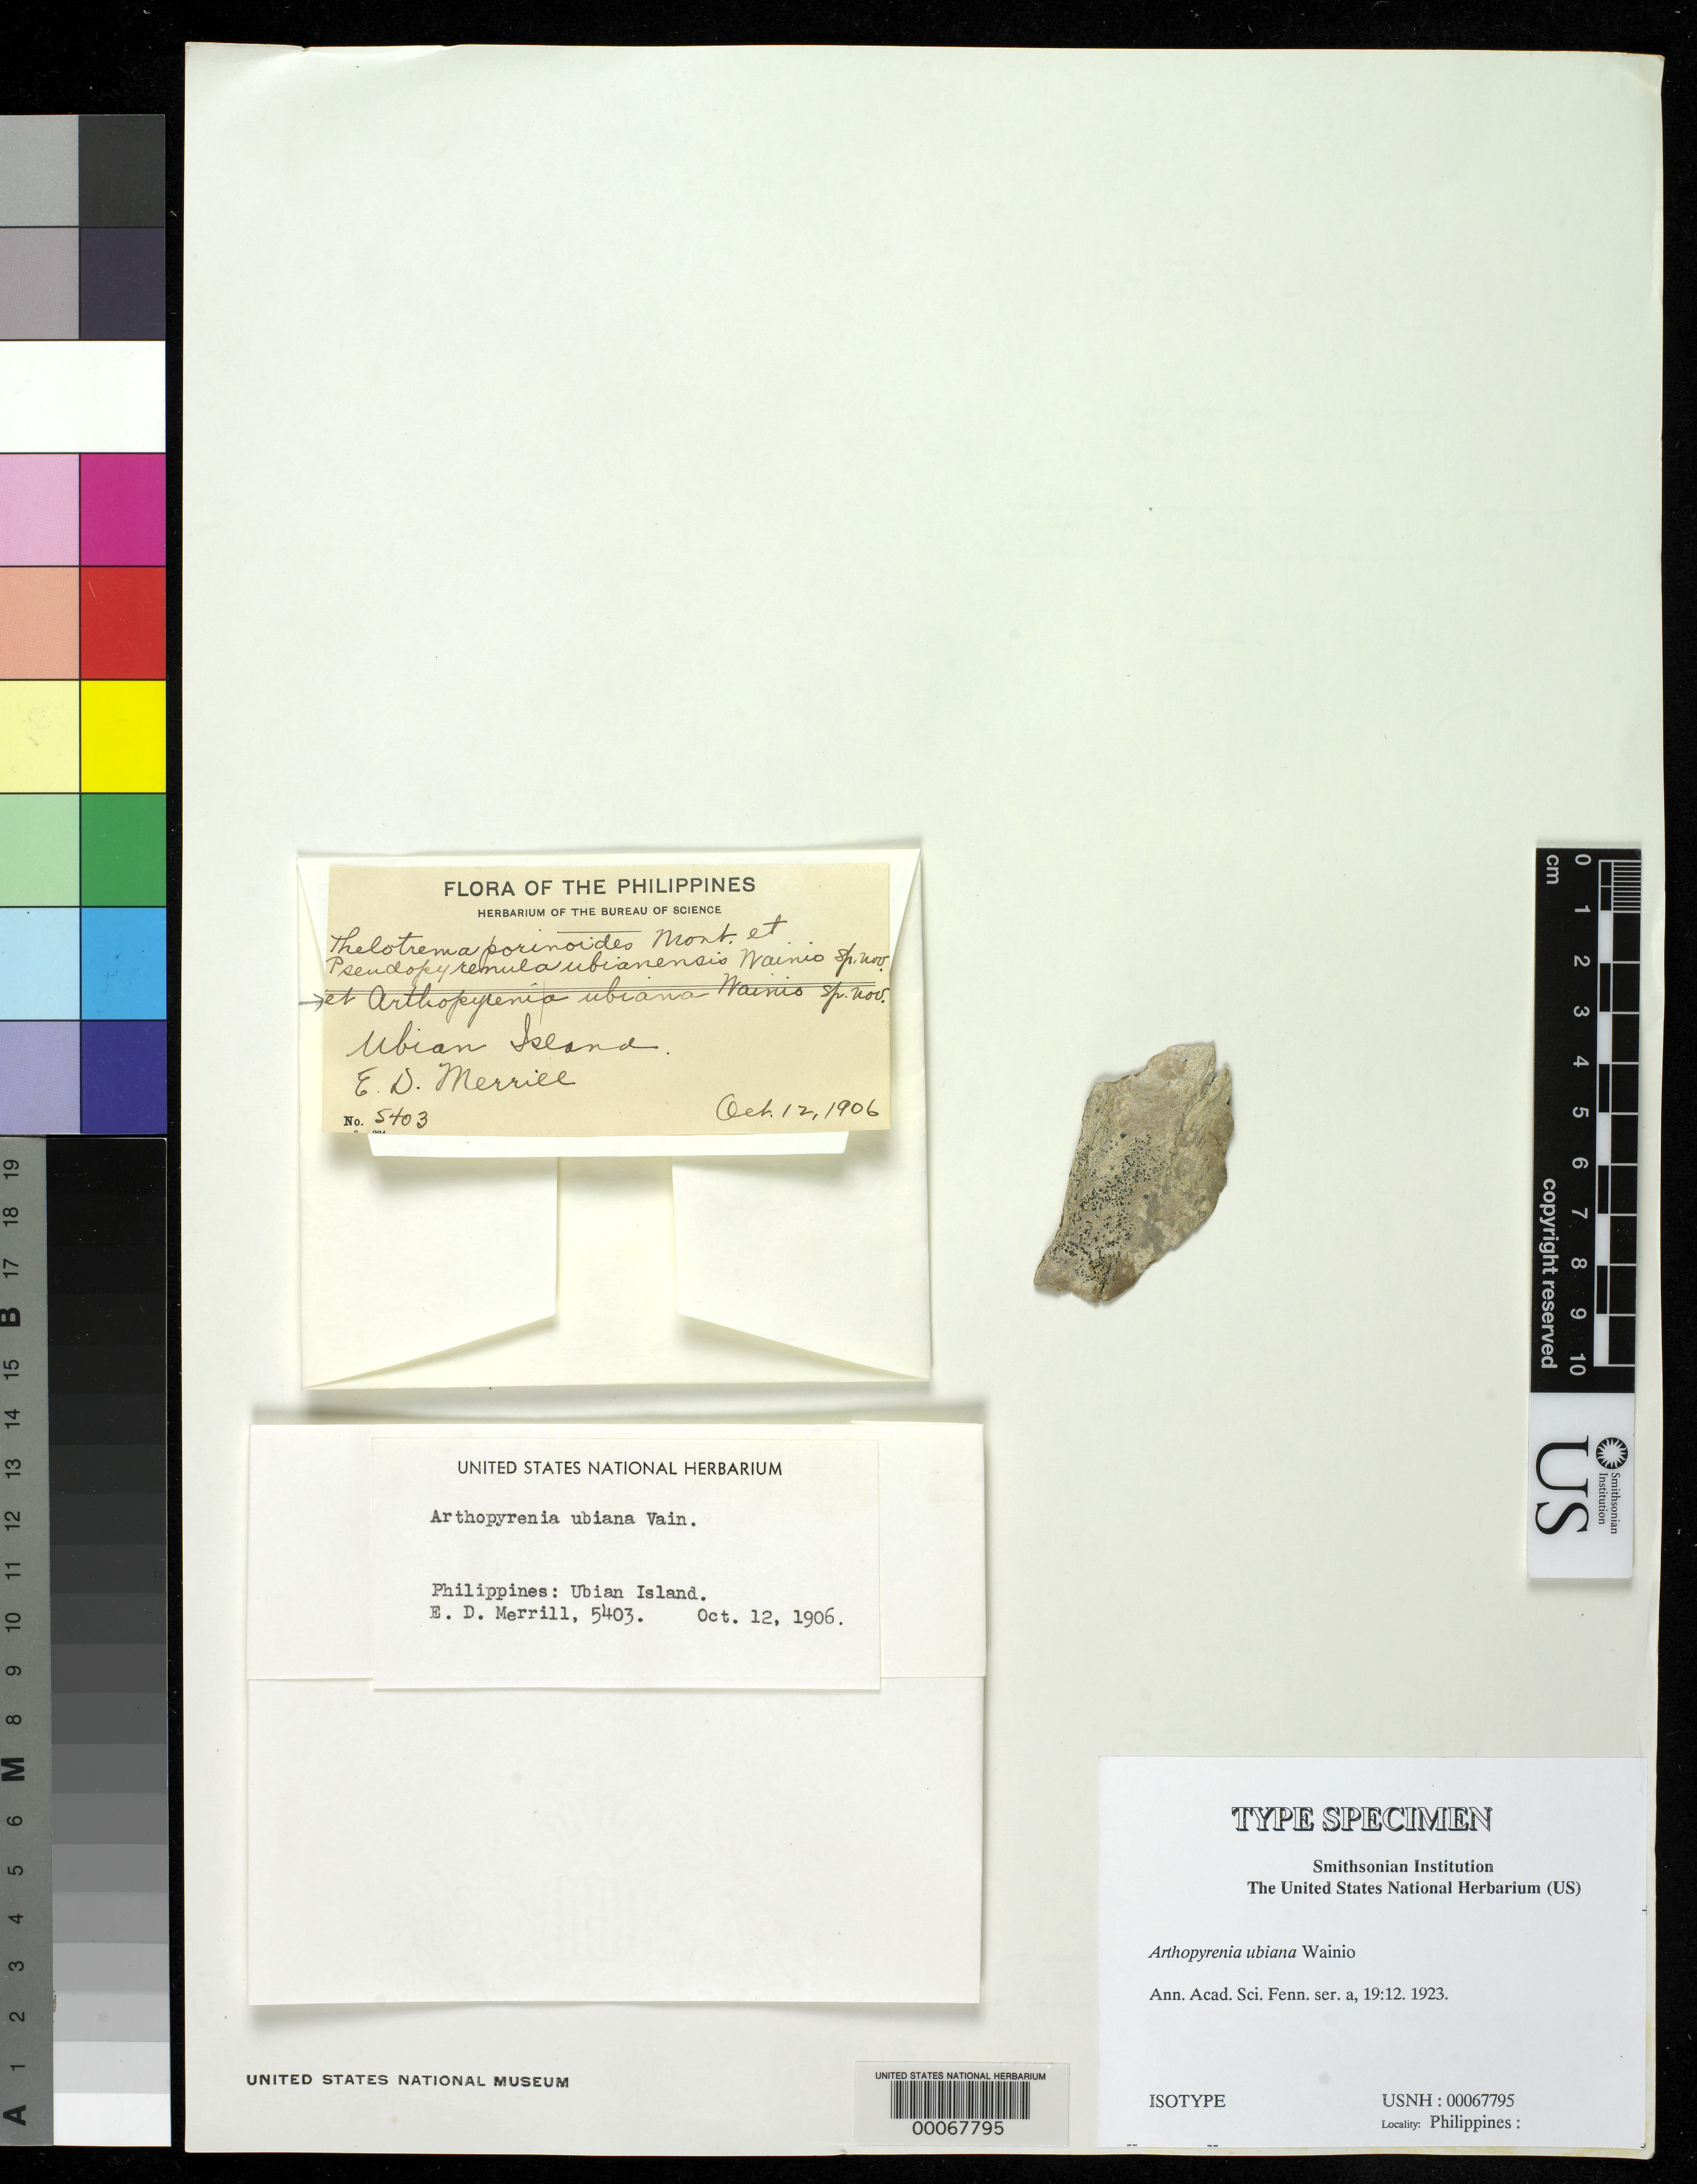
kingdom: Fungi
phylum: Ascomycota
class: Dothideomycetes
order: Pleosporales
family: Arthopyreniaceae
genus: Arthopyrenia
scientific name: Arthopyrenia ubiana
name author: Vain.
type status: Isotype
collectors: E. D. Merrill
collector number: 5403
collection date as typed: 12 Oct 1906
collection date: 1906-10-12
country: Philippines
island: Ubian